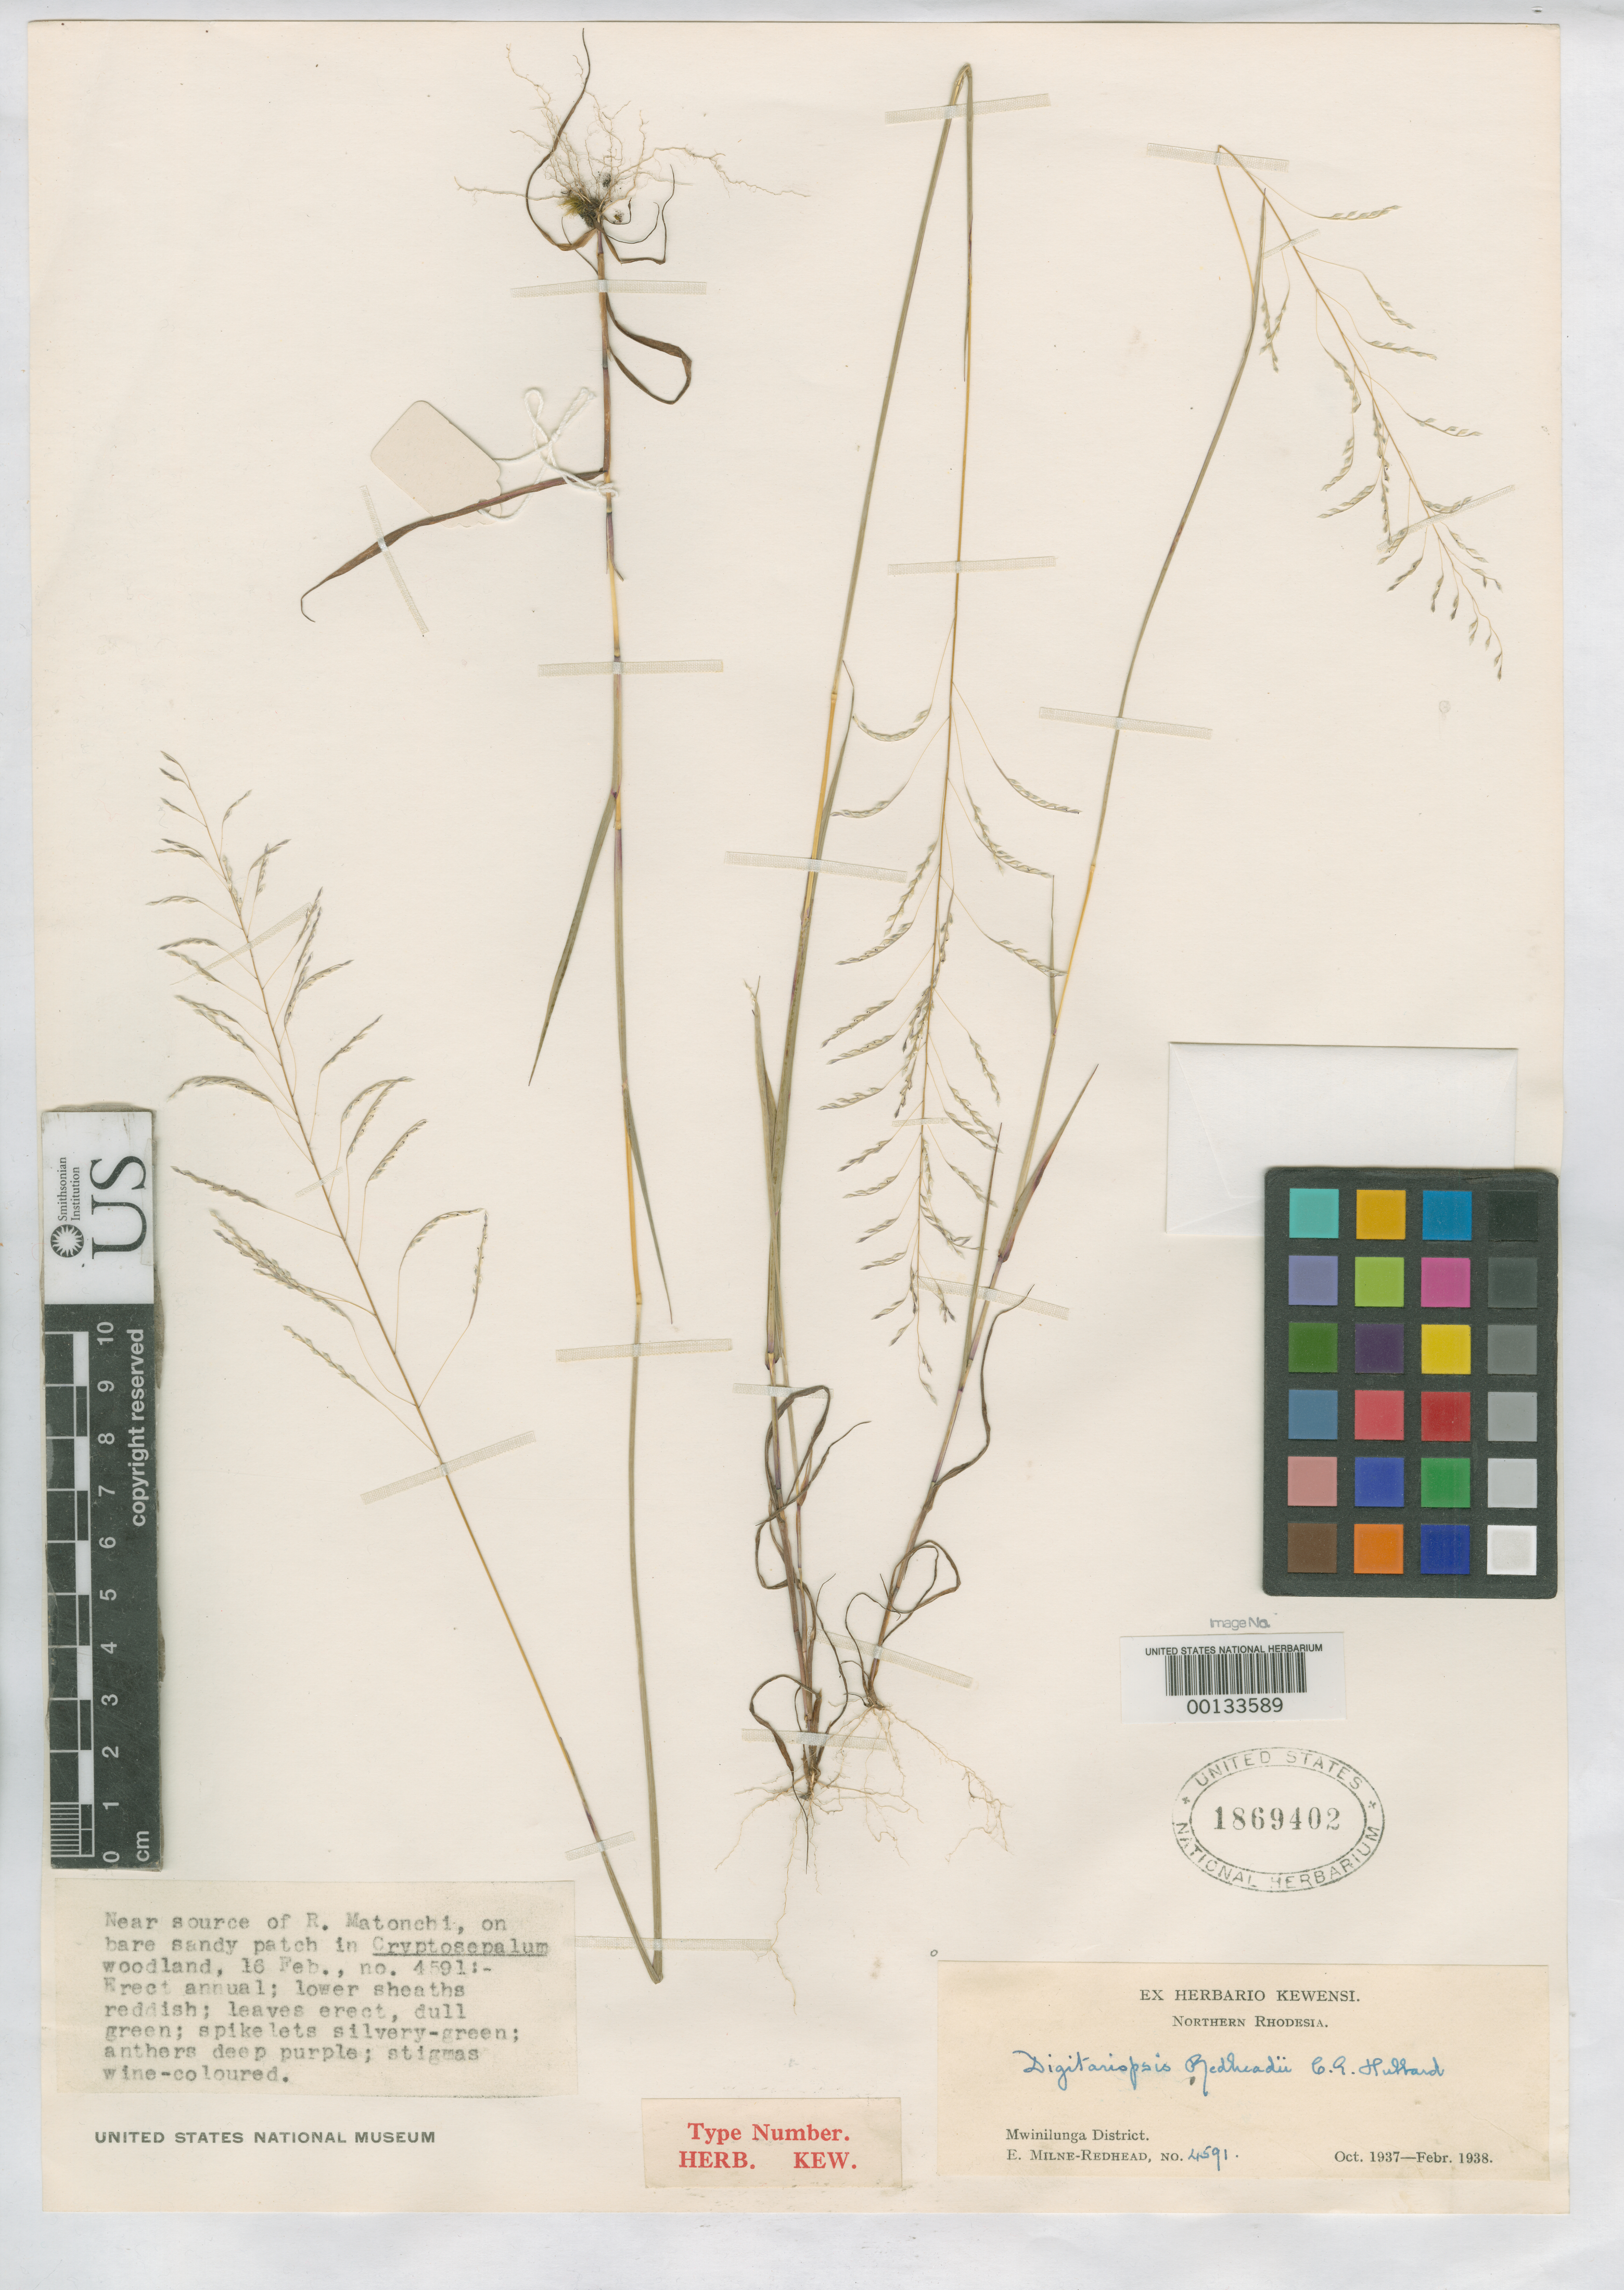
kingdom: Plantae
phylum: Tracheophyta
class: Liliopsida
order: Poales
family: Poaceae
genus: Digitariopsis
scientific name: Digitariopsis redheadii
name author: C.E. Hubb.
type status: Isotype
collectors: E. W. Milne-Redhead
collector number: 4591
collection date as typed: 16 Feb 1938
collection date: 1938-02-16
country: Zimbabwe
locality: Mwinilunga near source of River Matonchi.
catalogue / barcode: US 1869402